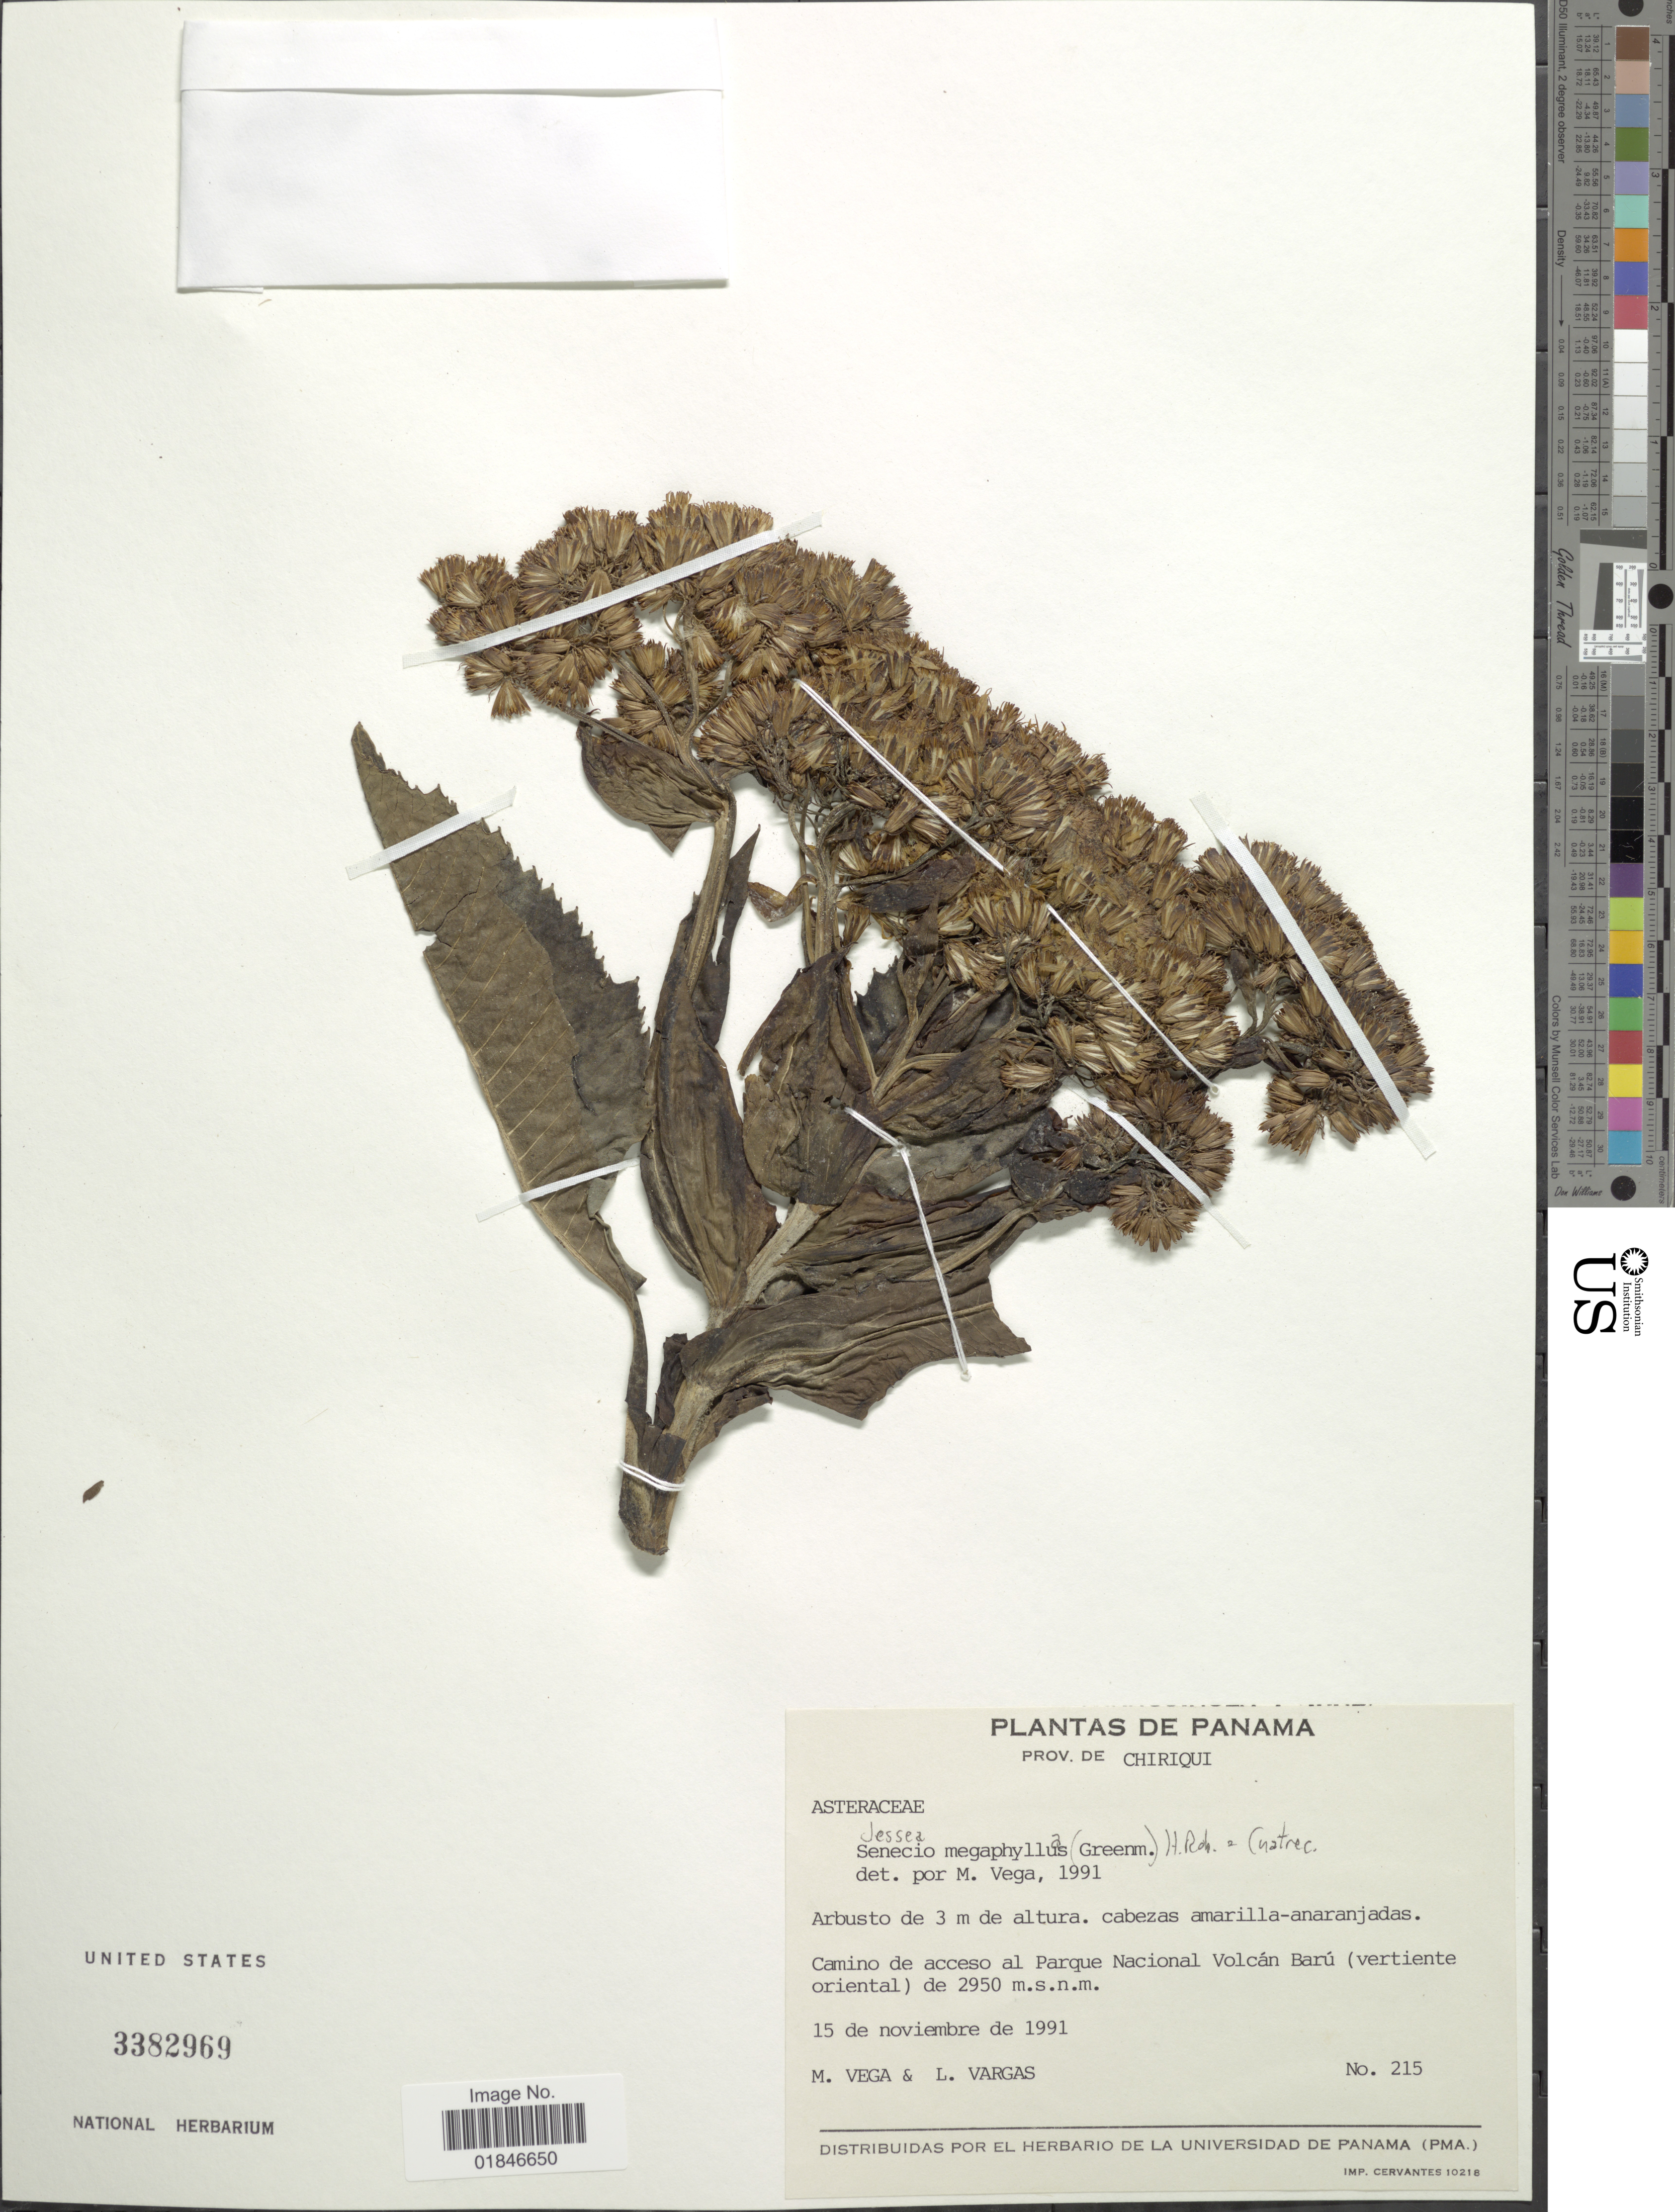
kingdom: Plantae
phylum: Tracheophyta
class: Magnoliopsida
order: Asterales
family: Asteraceae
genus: Jessea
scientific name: Jessea megaphylla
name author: (Greenm.) H. Rob. & Cuatrec.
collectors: M. Vega & L. Vargas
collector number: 215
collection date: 1991-11-15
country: Panama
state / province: Chiriqui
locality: Prov. de Chiriqui. Camino de acceso al Parque Nacional Volcan Baru (vertiente oriental).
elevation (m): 2950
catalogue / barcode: US 3382969